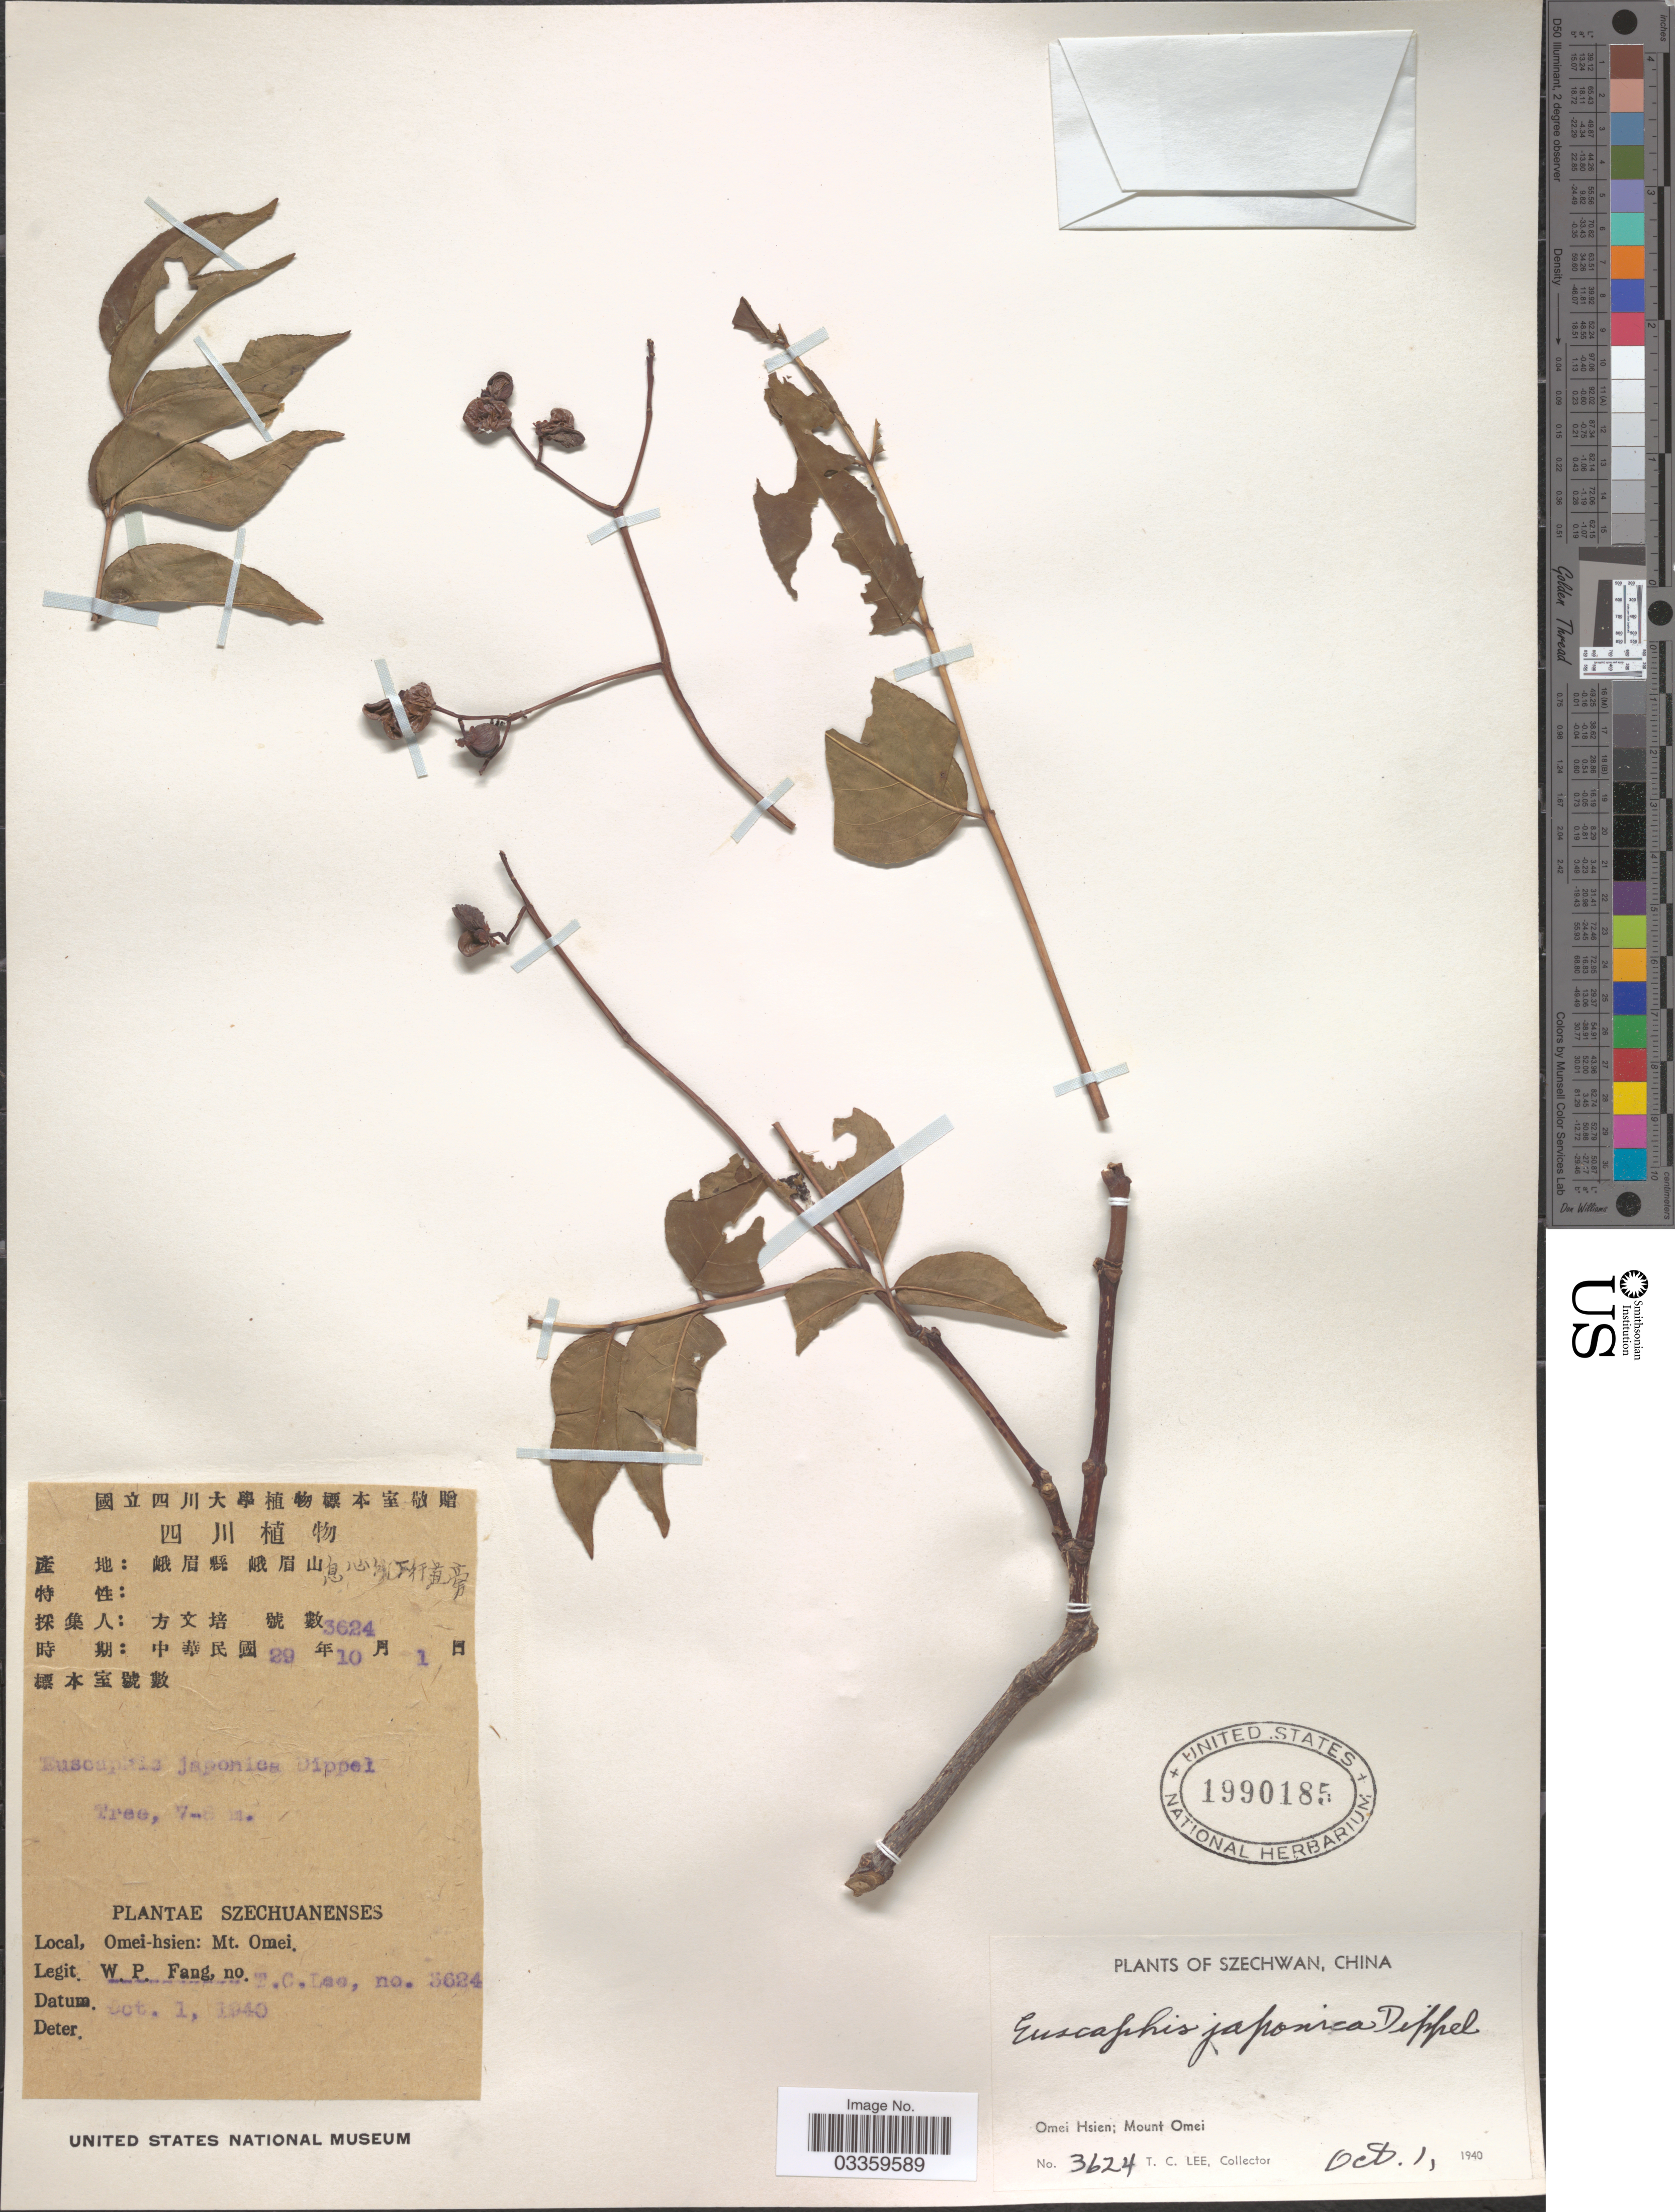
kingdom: Plantae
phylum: Tracheophyta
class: Magnoliopsida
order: Crossosomatales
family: Staphyleaceae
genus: Euscaphis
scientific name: Euscaphis japonica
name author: (Thunb.) Kanitz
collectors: T. Lee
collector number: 3624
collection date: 1940-10-01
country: China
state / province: Sichuan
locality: Szechwan, Omei Hsien; Mount Omei.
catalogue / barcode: US 1990185